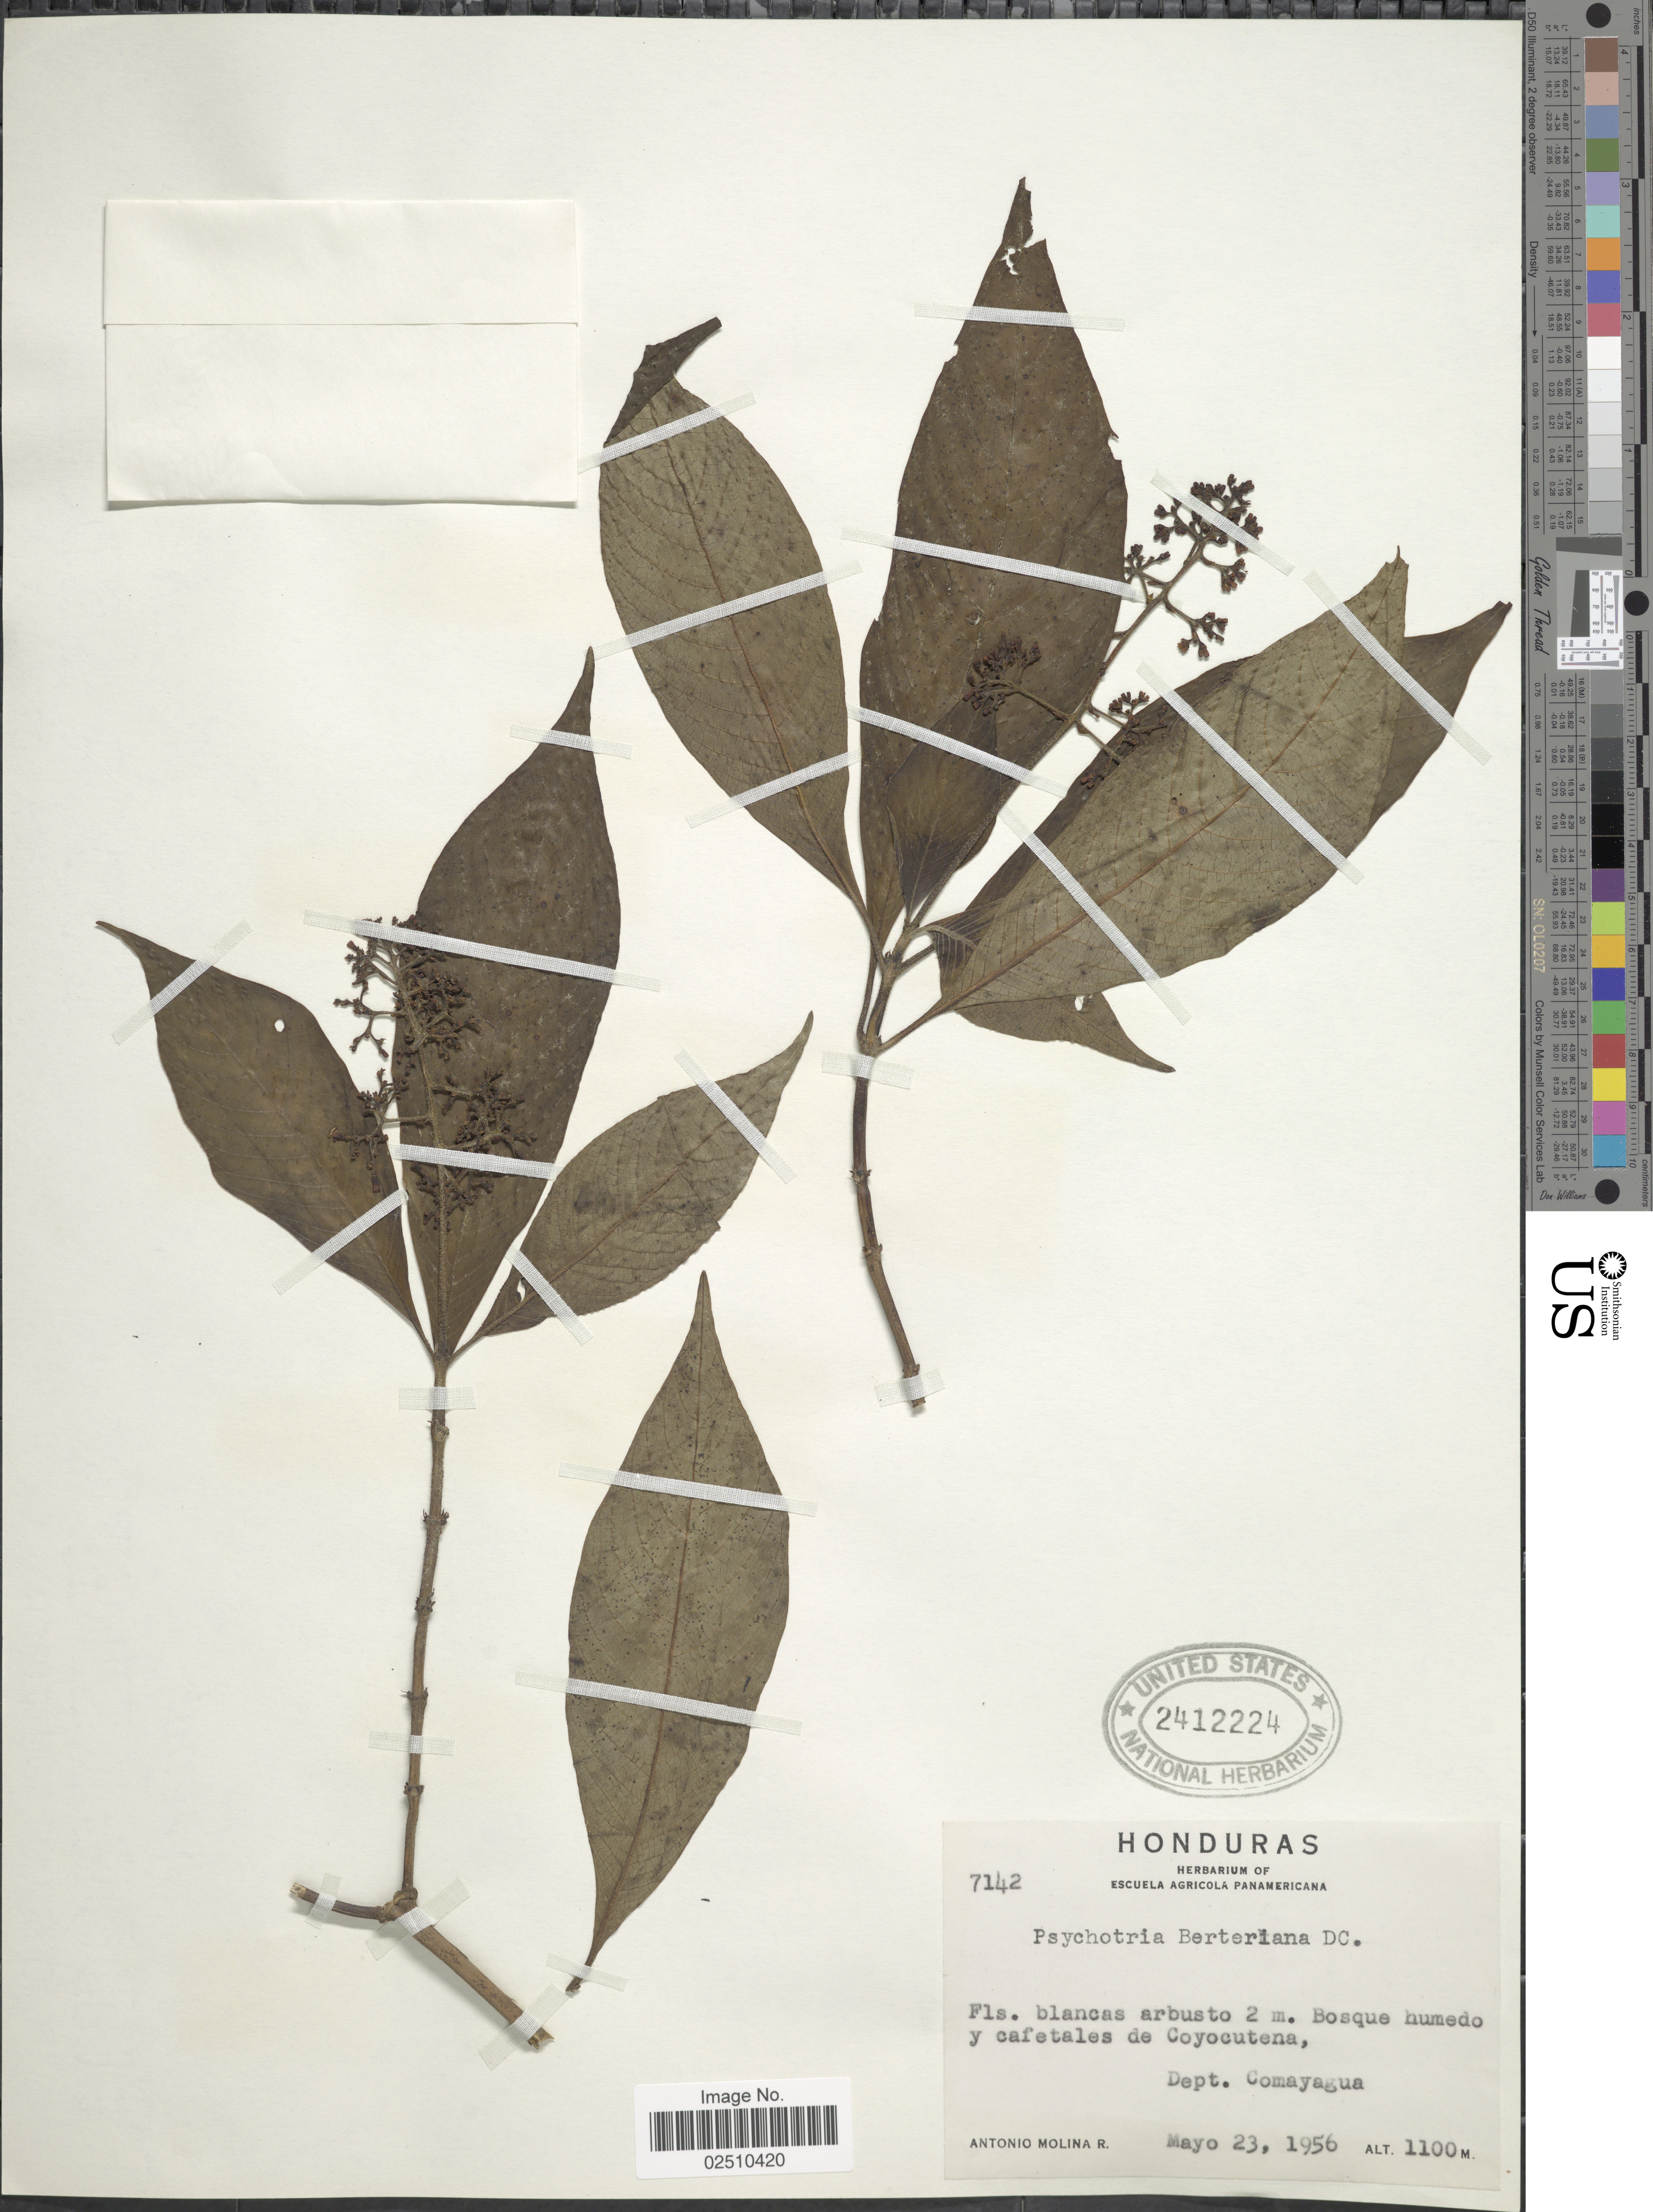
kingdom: Plantae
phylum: Tracheophyta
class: Magnoliopsida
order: Gentianales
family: Rubiaceae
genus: Psychotria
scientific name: Psychotria berteroana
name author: DC.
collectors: A. Molina R.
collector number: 7142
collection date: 1956-05-23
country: Honduras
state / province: Comayagua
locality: Coyocutena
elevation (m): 1100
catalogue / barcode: US 2412224